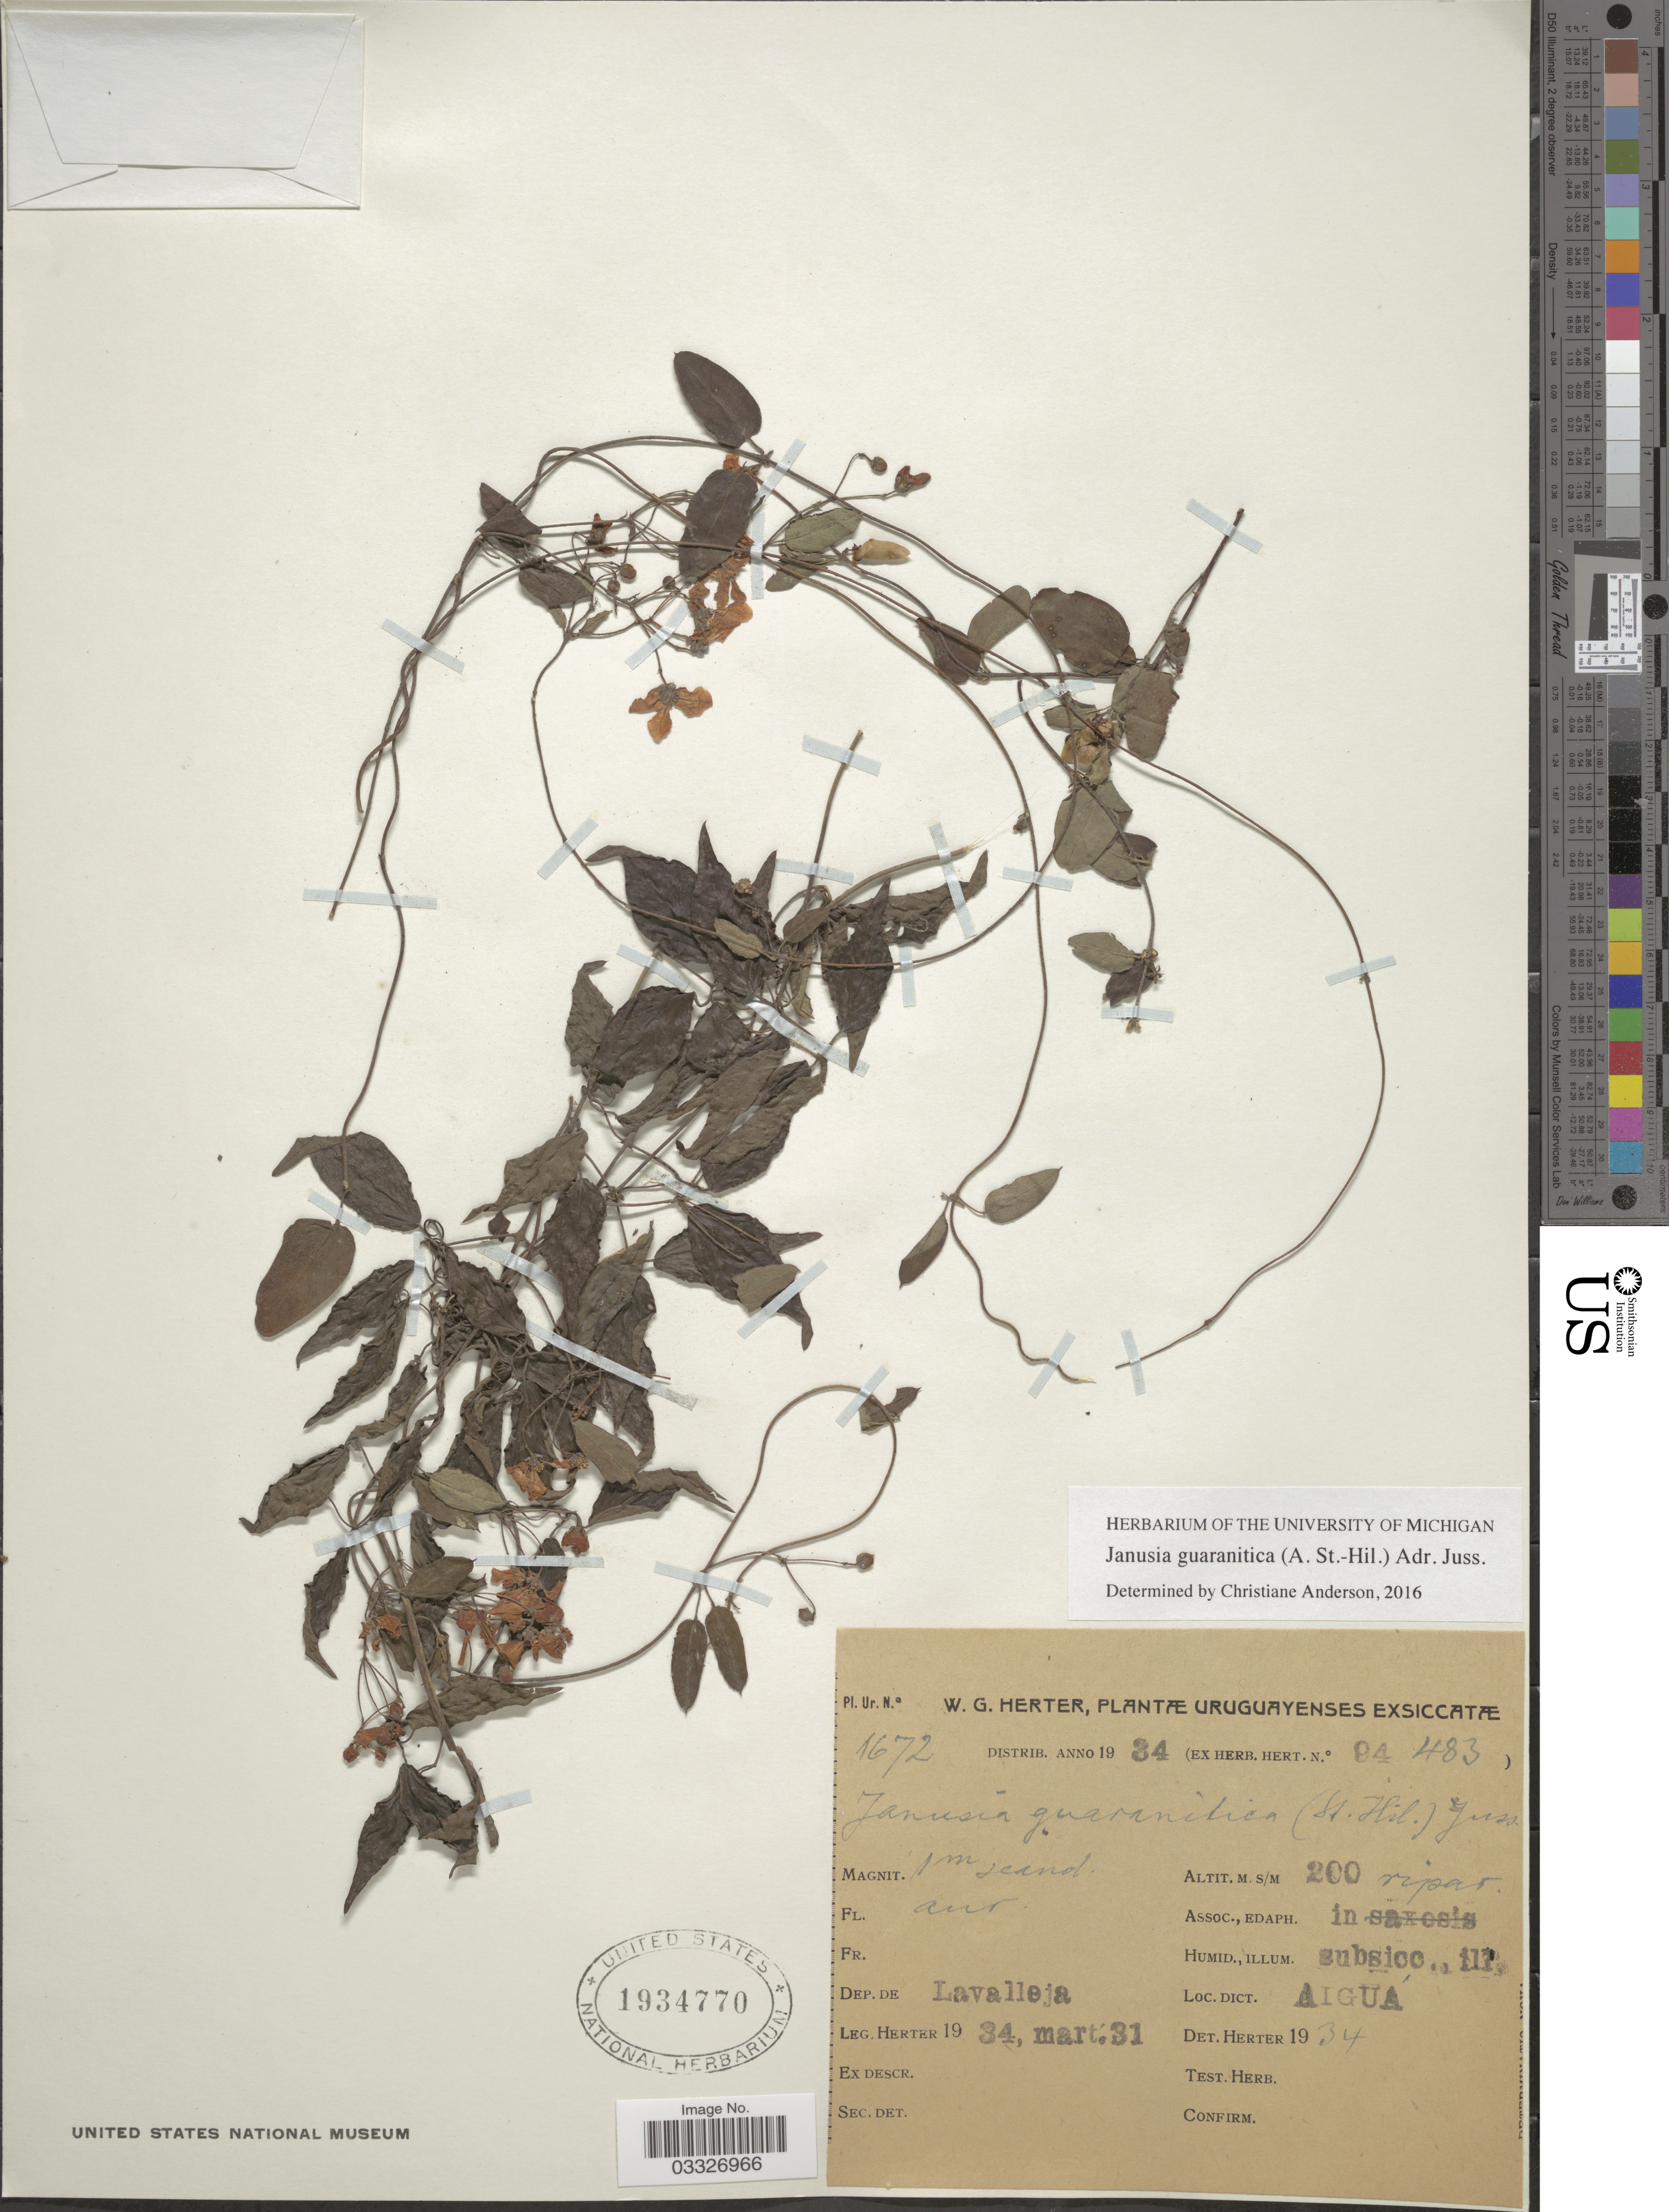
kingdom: Plantae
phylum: Tracheophyta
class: Magnoliopsida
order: Malpighiales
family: Malpighiaceae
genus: Janusia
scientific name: Janusia guaranitica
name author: (A. St.-Hil.) A. Juss.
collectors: W. G. Herter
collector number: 1672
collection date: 1934-03-31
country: Uruguay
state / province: Lavalleja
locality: Dep. de Lavalleja. Aigua.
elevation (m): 200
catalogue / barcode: US 1934770